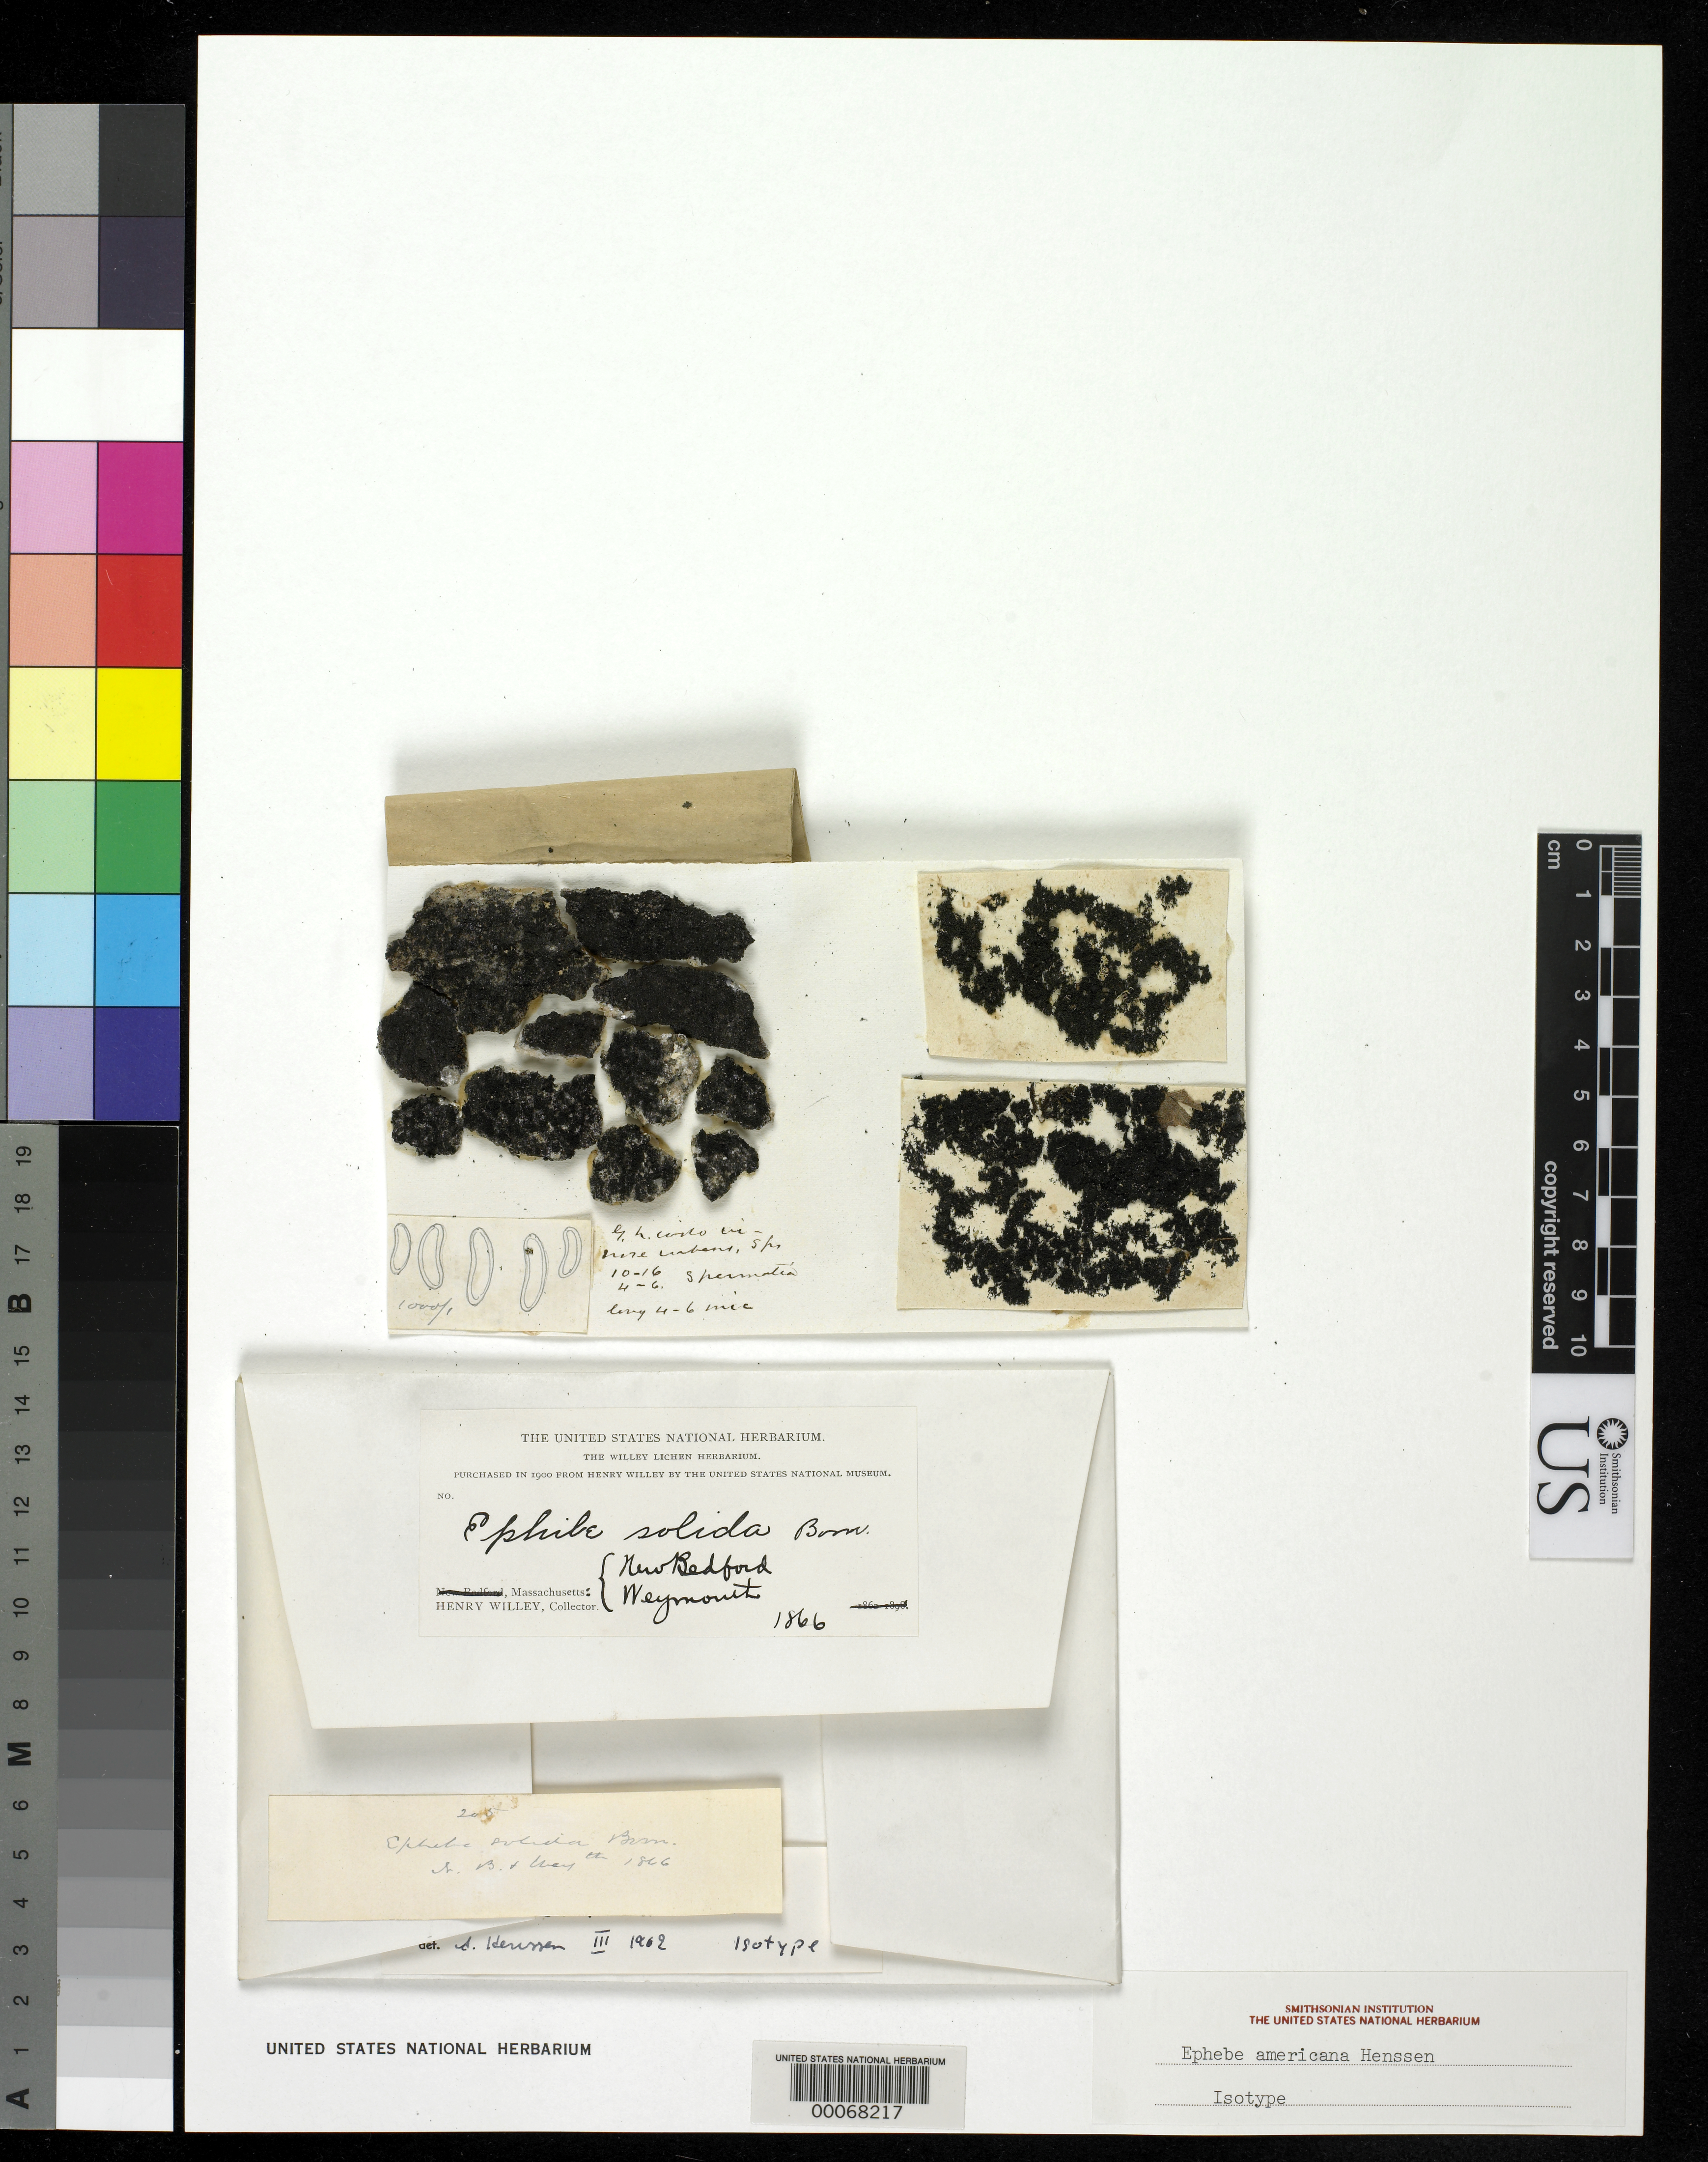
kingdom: Fungi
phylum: Ascomycota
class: Lichinomycetes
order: Lichinales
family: Lichinaceae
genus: Ephebe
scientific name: Ephebe americana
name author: Henssen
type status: Isotype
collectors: H. Willey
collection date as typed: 1866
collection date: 1866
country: United States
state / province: Massachusetts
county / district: Bristol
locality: New Bedford.